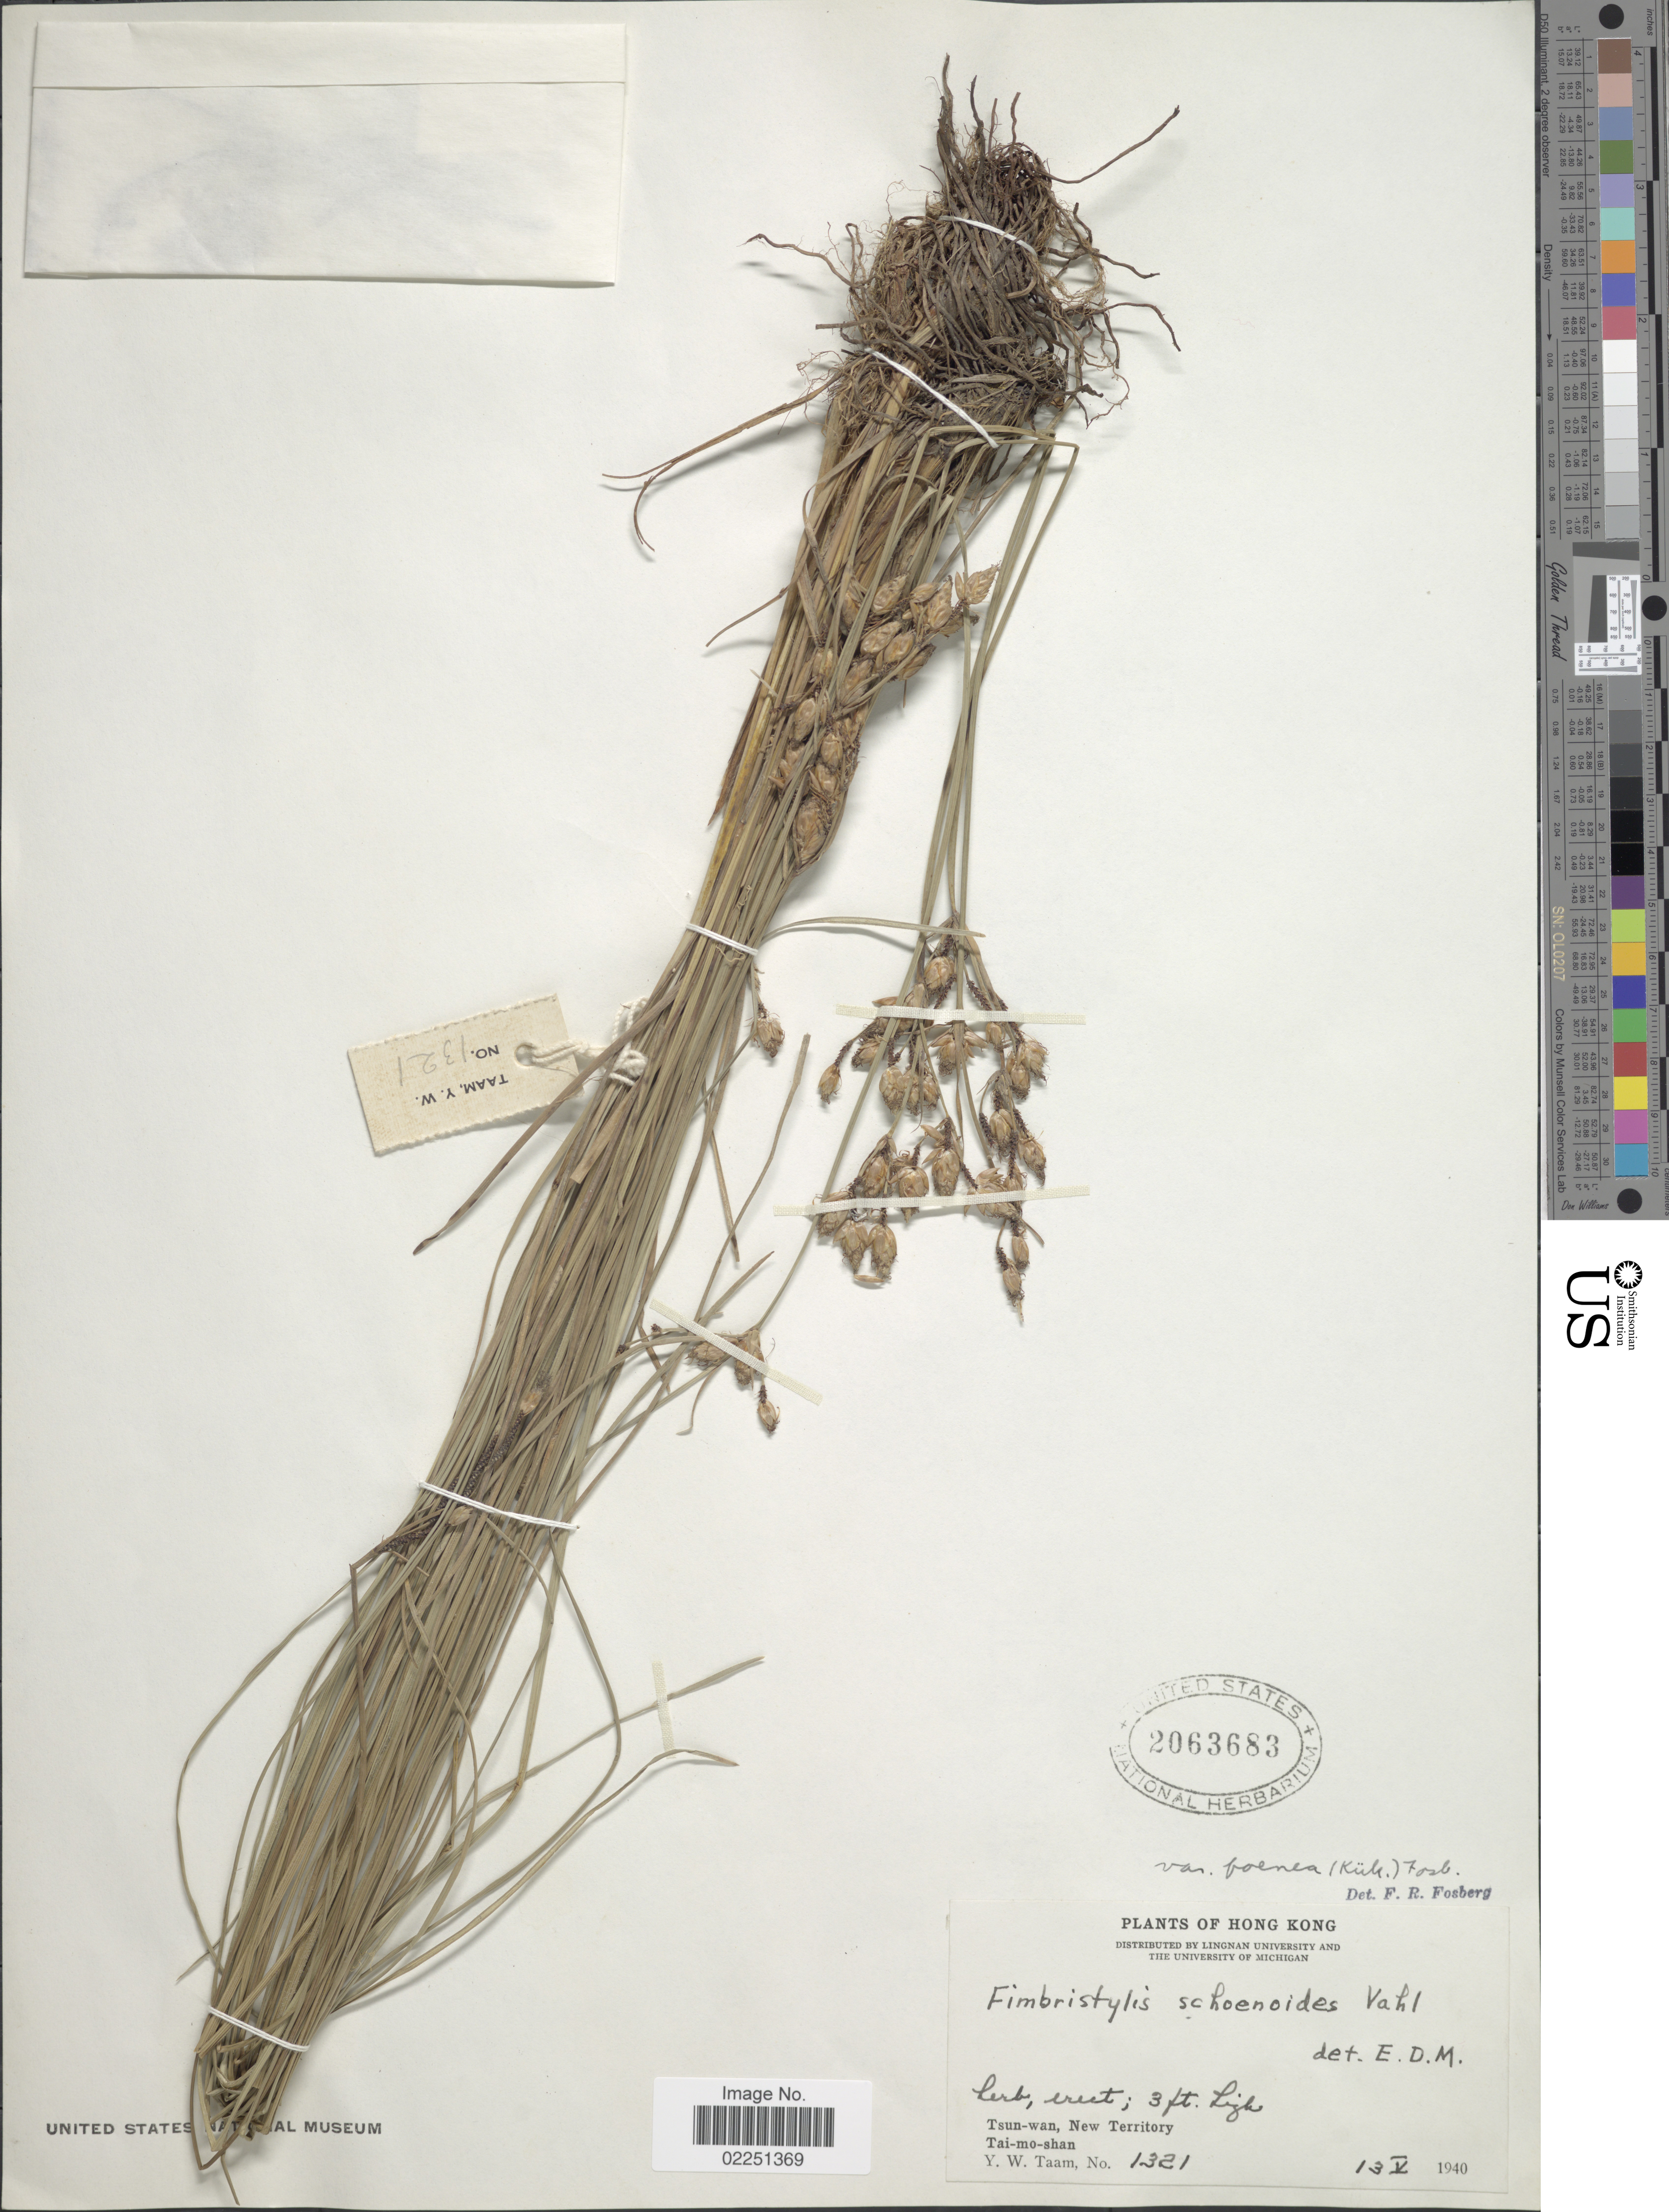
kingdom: Plantae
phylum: Tracheophyta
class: Liliopsida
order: Poales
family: Cyperaceae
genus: Fimbristylis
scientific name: Fimbristylis schoenoides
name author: (Retz.) Vahl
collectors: Y. W. Taam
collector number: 1321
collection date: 1940-05-13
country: China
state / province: Hong Kong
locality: Tsun-wan, New Territory, Tai-mo-shan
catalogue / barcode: US 2063683